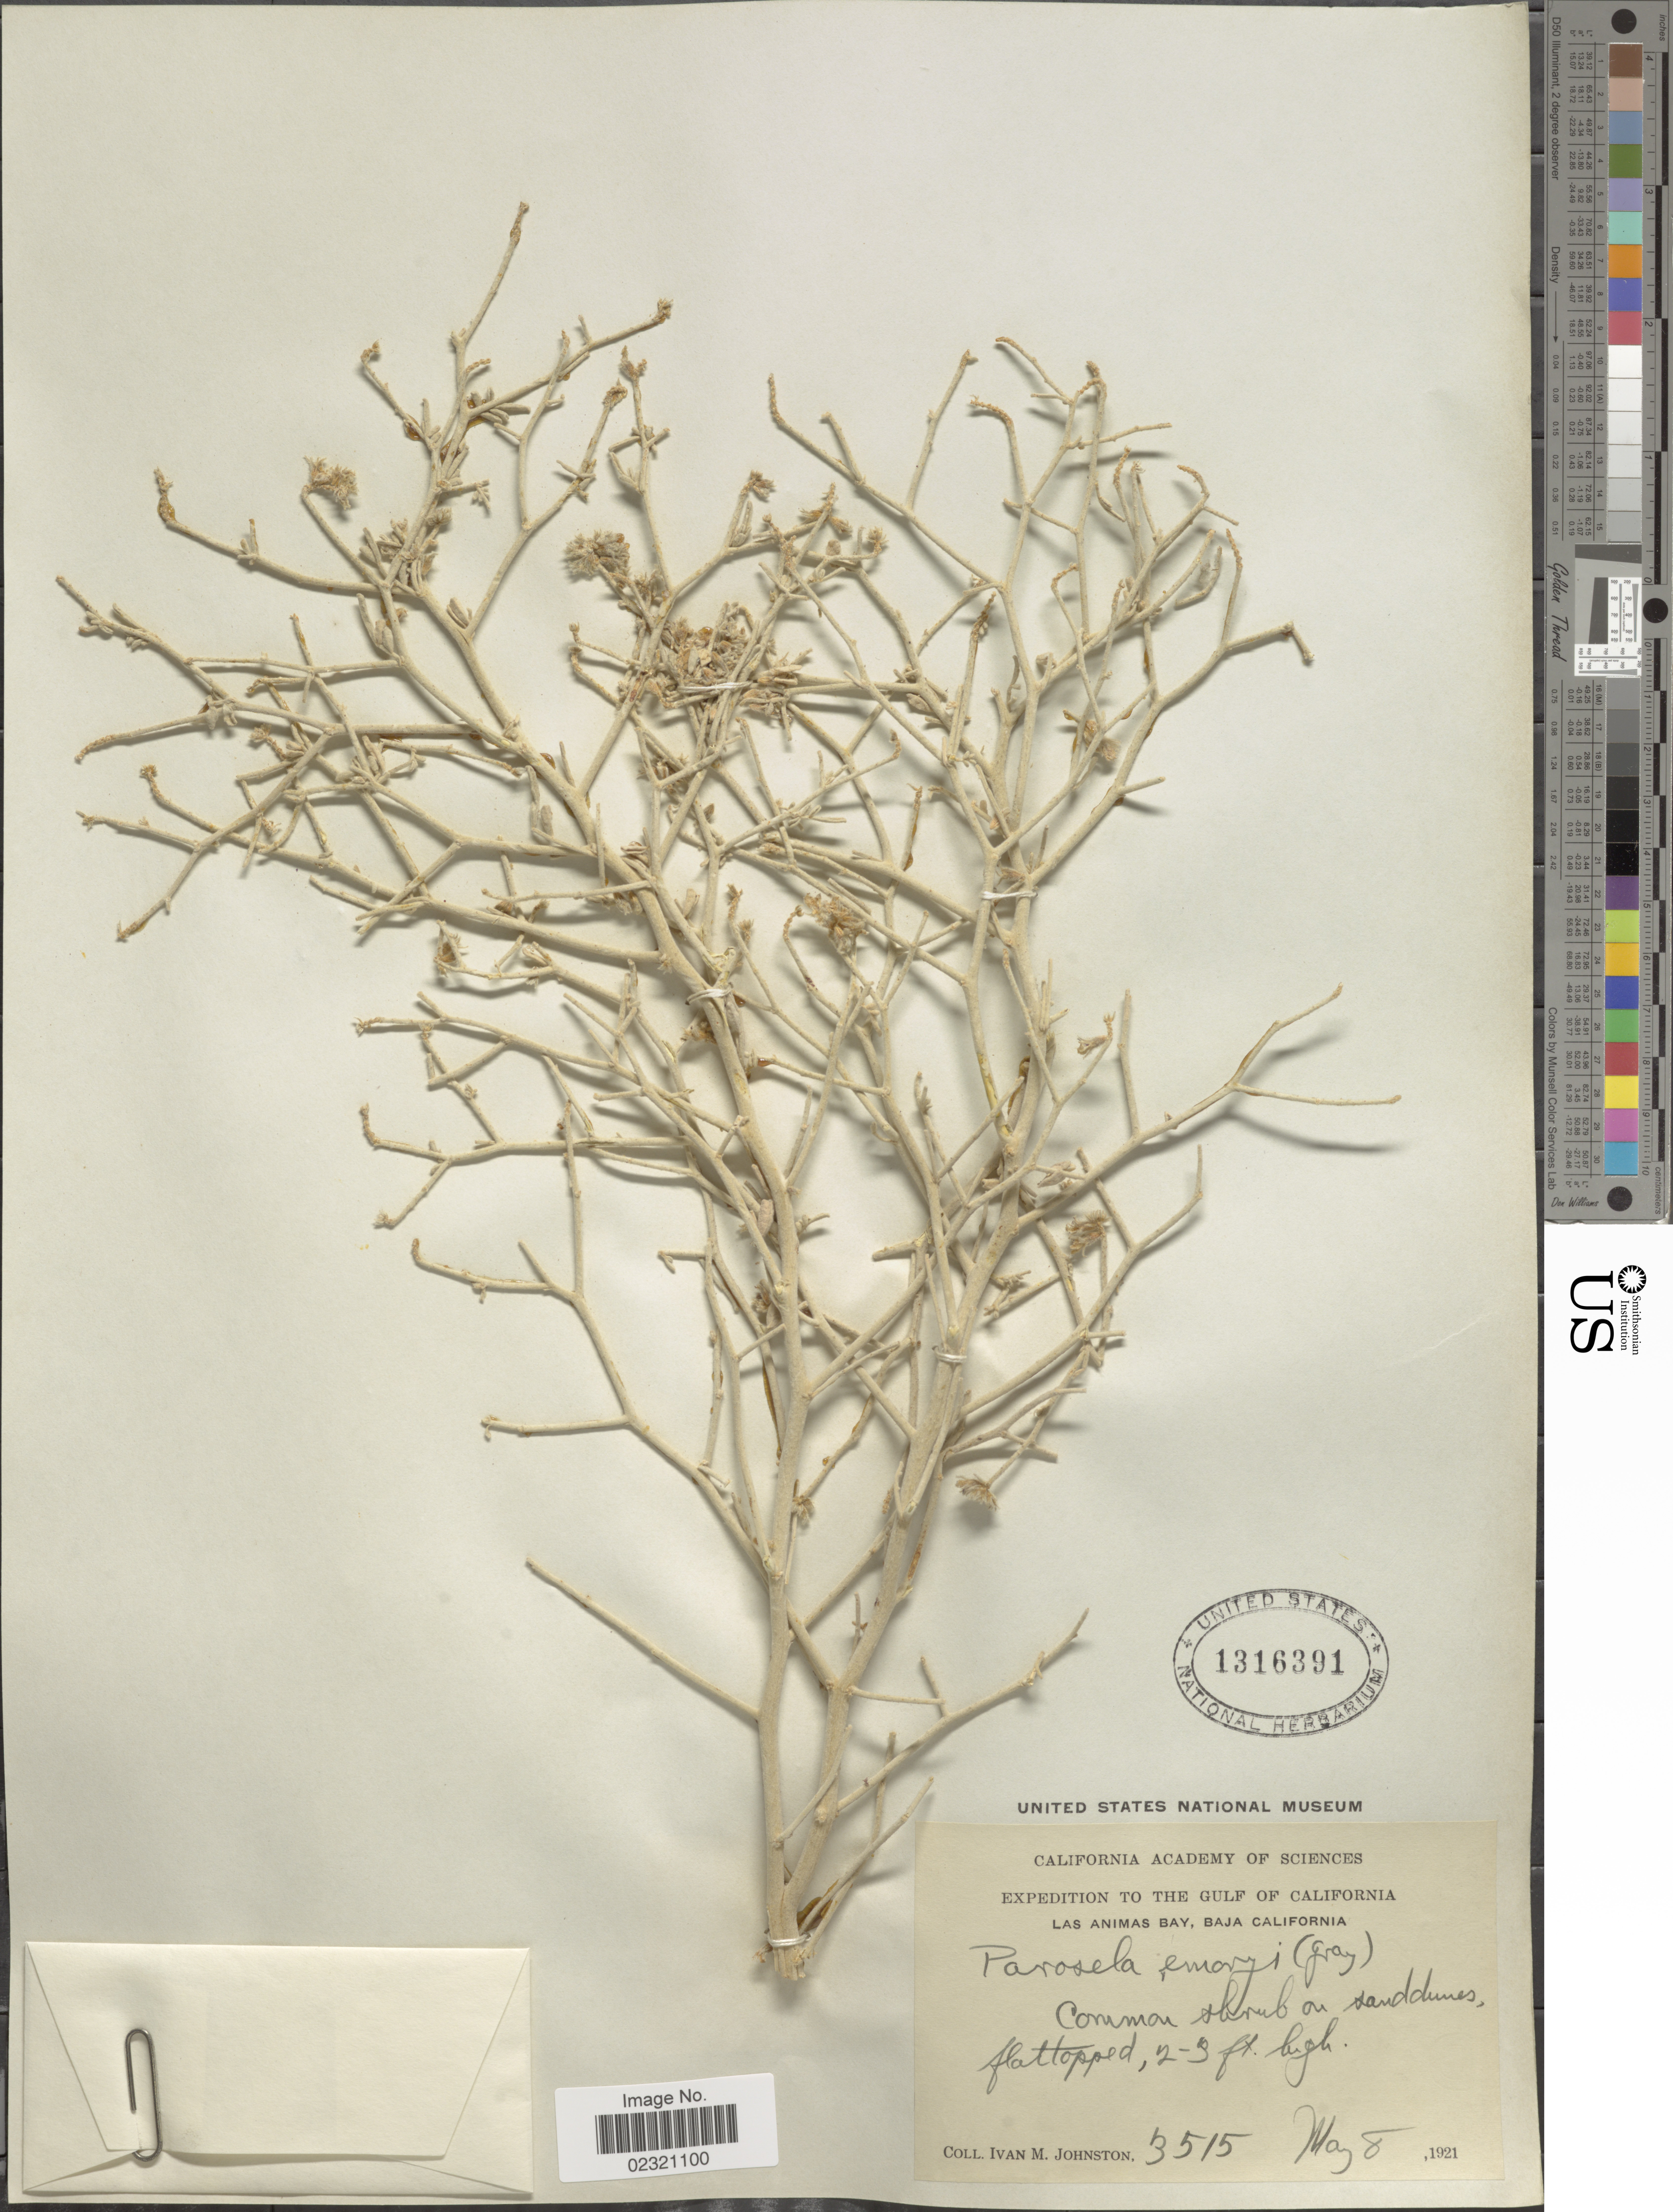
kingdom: Plantae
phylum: Tracheophyta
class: Magnoliopsida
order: Fabales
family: Fabaceae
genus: Psorothamnus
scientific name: Psorothamnus emoryi var. emoryi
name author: (A. Gray) Rydb.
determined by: Strong, M. T., (US), Smithsonian Institution - National Museum of Natural History (UNITED STATES)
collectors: I.M. Johnston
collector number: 3515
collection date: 1921-05-08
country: Mexico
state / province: Baja California Norte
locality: The Gulf Of California, Las Animas Bay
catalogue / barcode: US 1316391